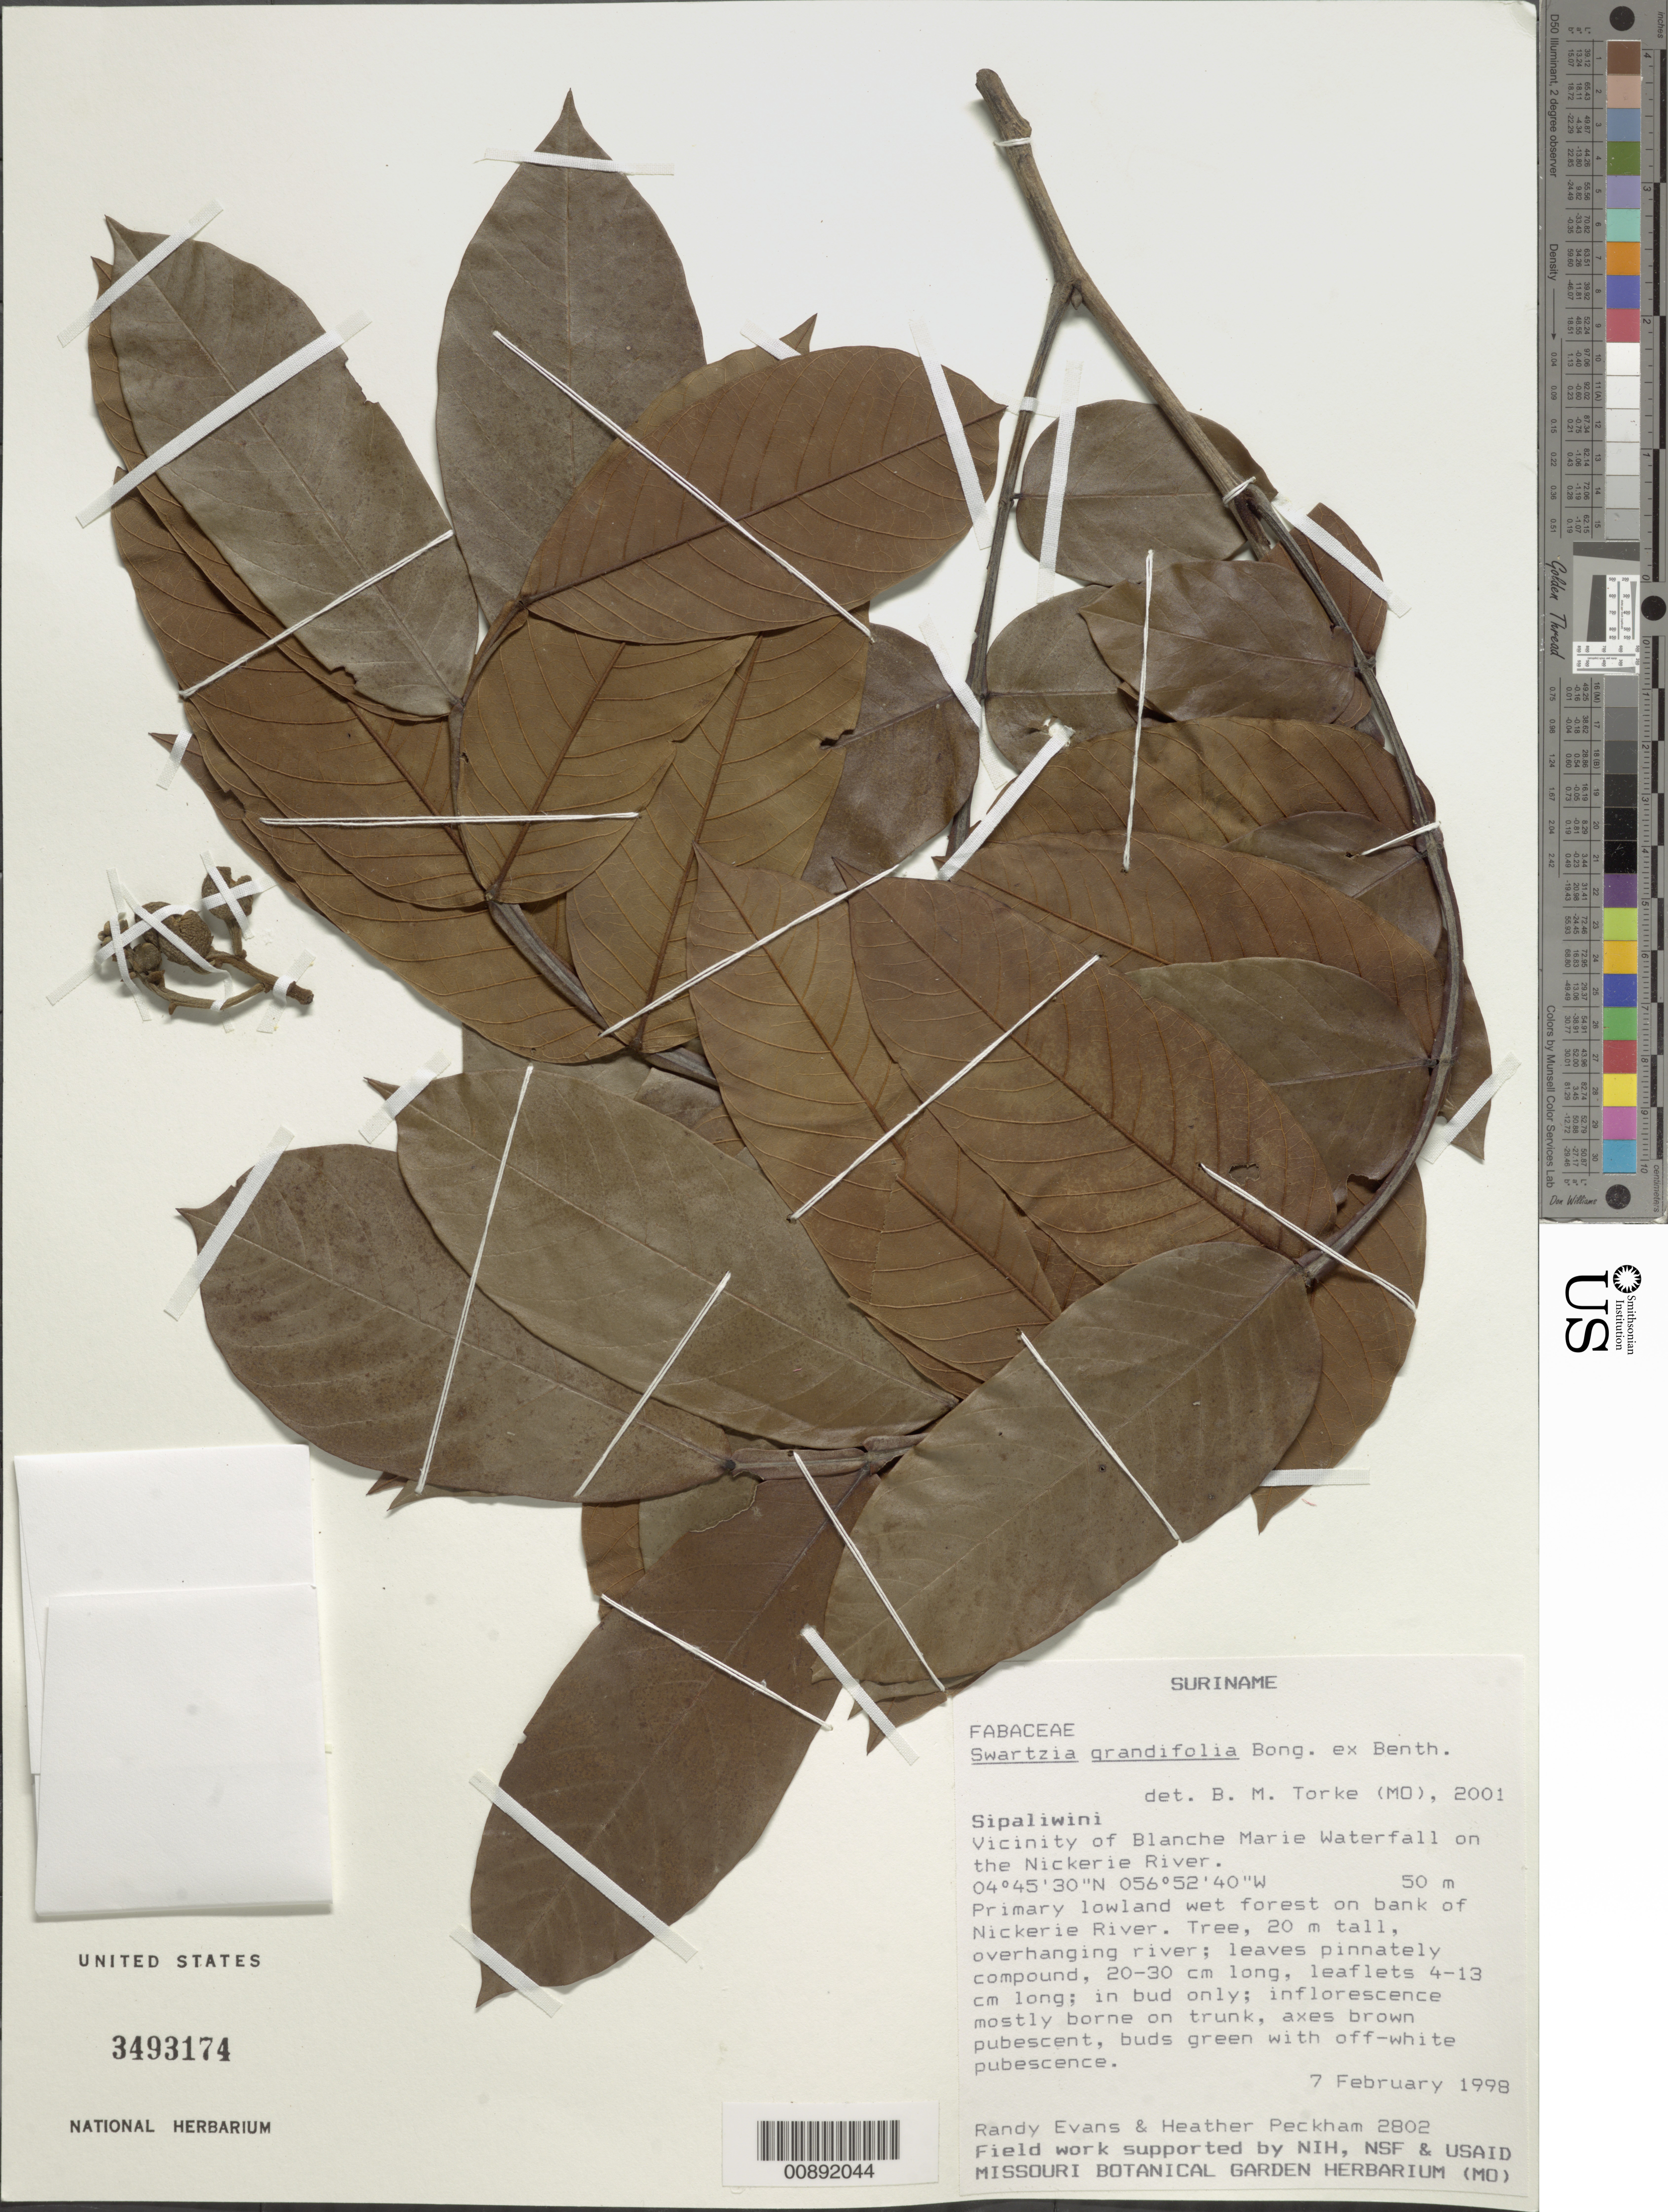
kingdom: Plantae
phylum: Tracheophyta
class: Magnoliopsida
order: Fabales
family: Fabaceae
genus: Swartzia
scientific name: Swartzia grandifolia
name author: Bong. ex Benth.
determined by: Torke, B. M., (MO)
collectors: R. Evans & H. Peckham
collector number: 2802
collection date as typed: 7-Feb-98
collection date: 1998-02-07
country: Suriname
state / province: Sipaliwini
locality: Blanche Marie waterfall, vic., Nickerie R.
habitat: Primary lowland wet forest on bank of river; tree overhanging river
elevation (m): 50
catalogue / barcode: US 3493174